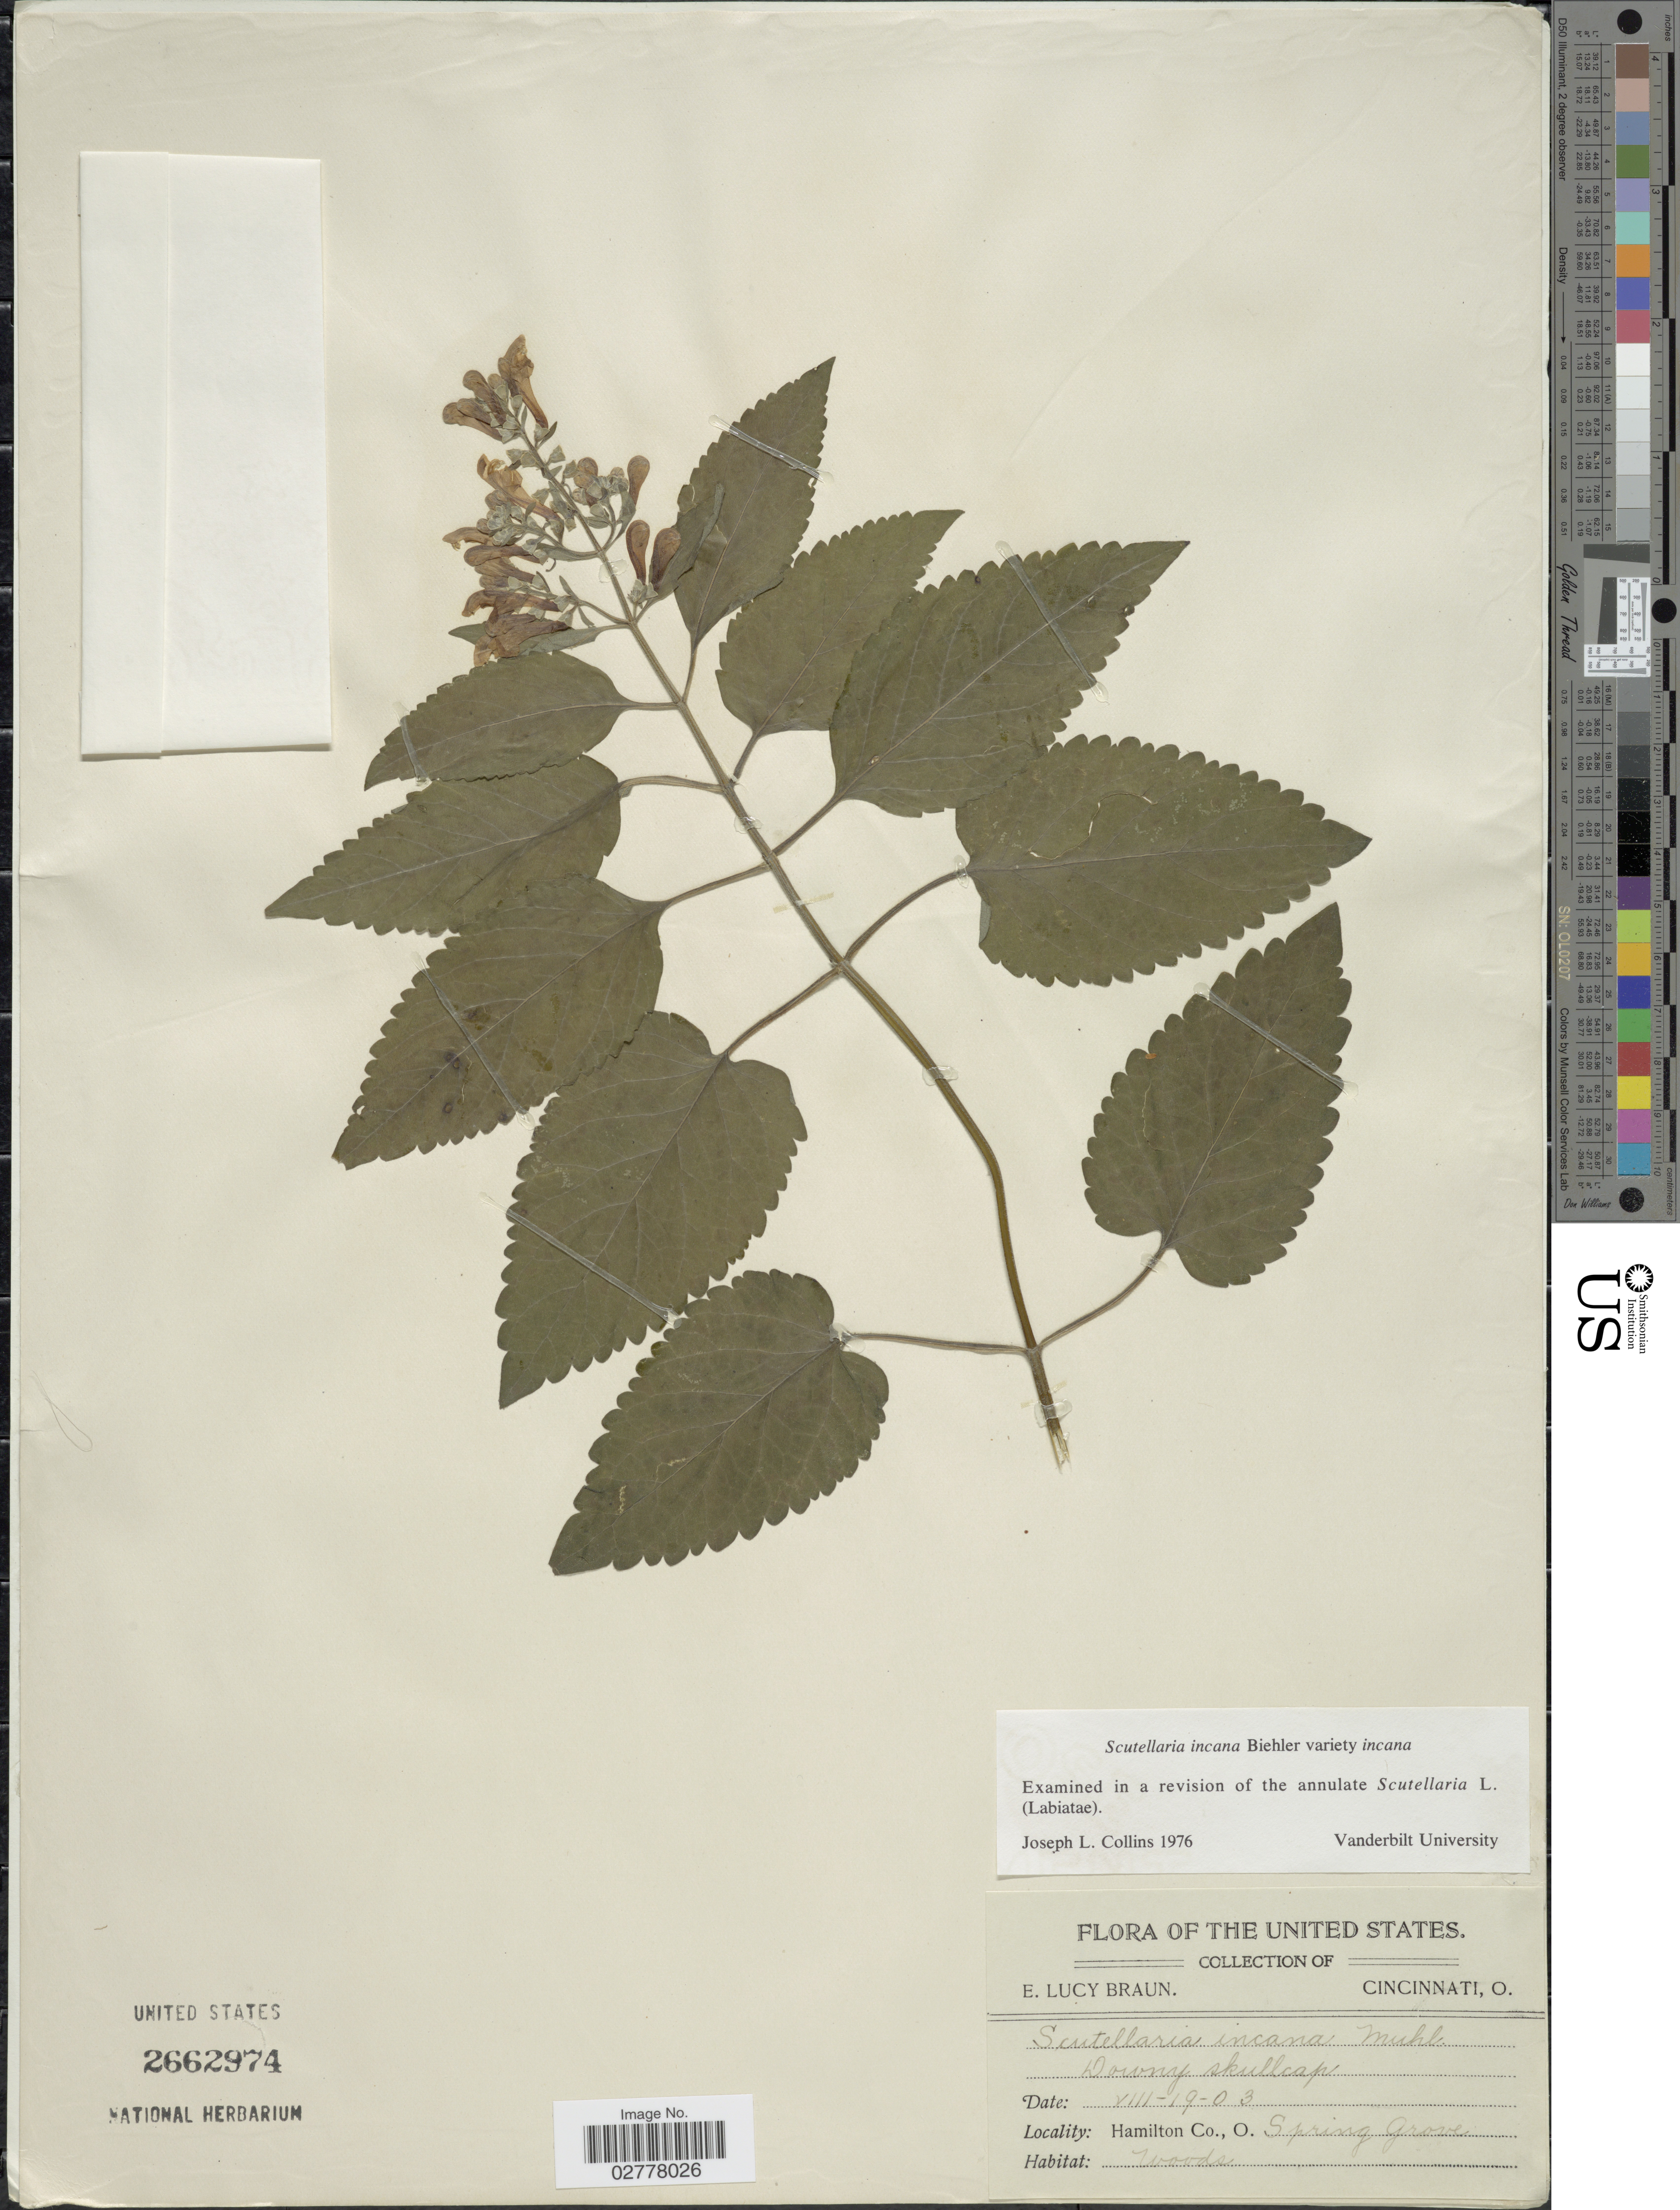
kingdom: Plantae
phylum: Tracheophyta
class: Magnoliopsida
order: Lamiales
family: Lamiaceae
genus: Scutellaria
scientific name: Scutellaria incana var. incana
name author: Biehler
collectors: E. L. Braun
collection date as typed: Transcribed d/m/y: 19/8/3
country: United States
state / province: Ohio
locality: Hamilton Co., Spring Grove.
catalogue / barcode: US 2662974